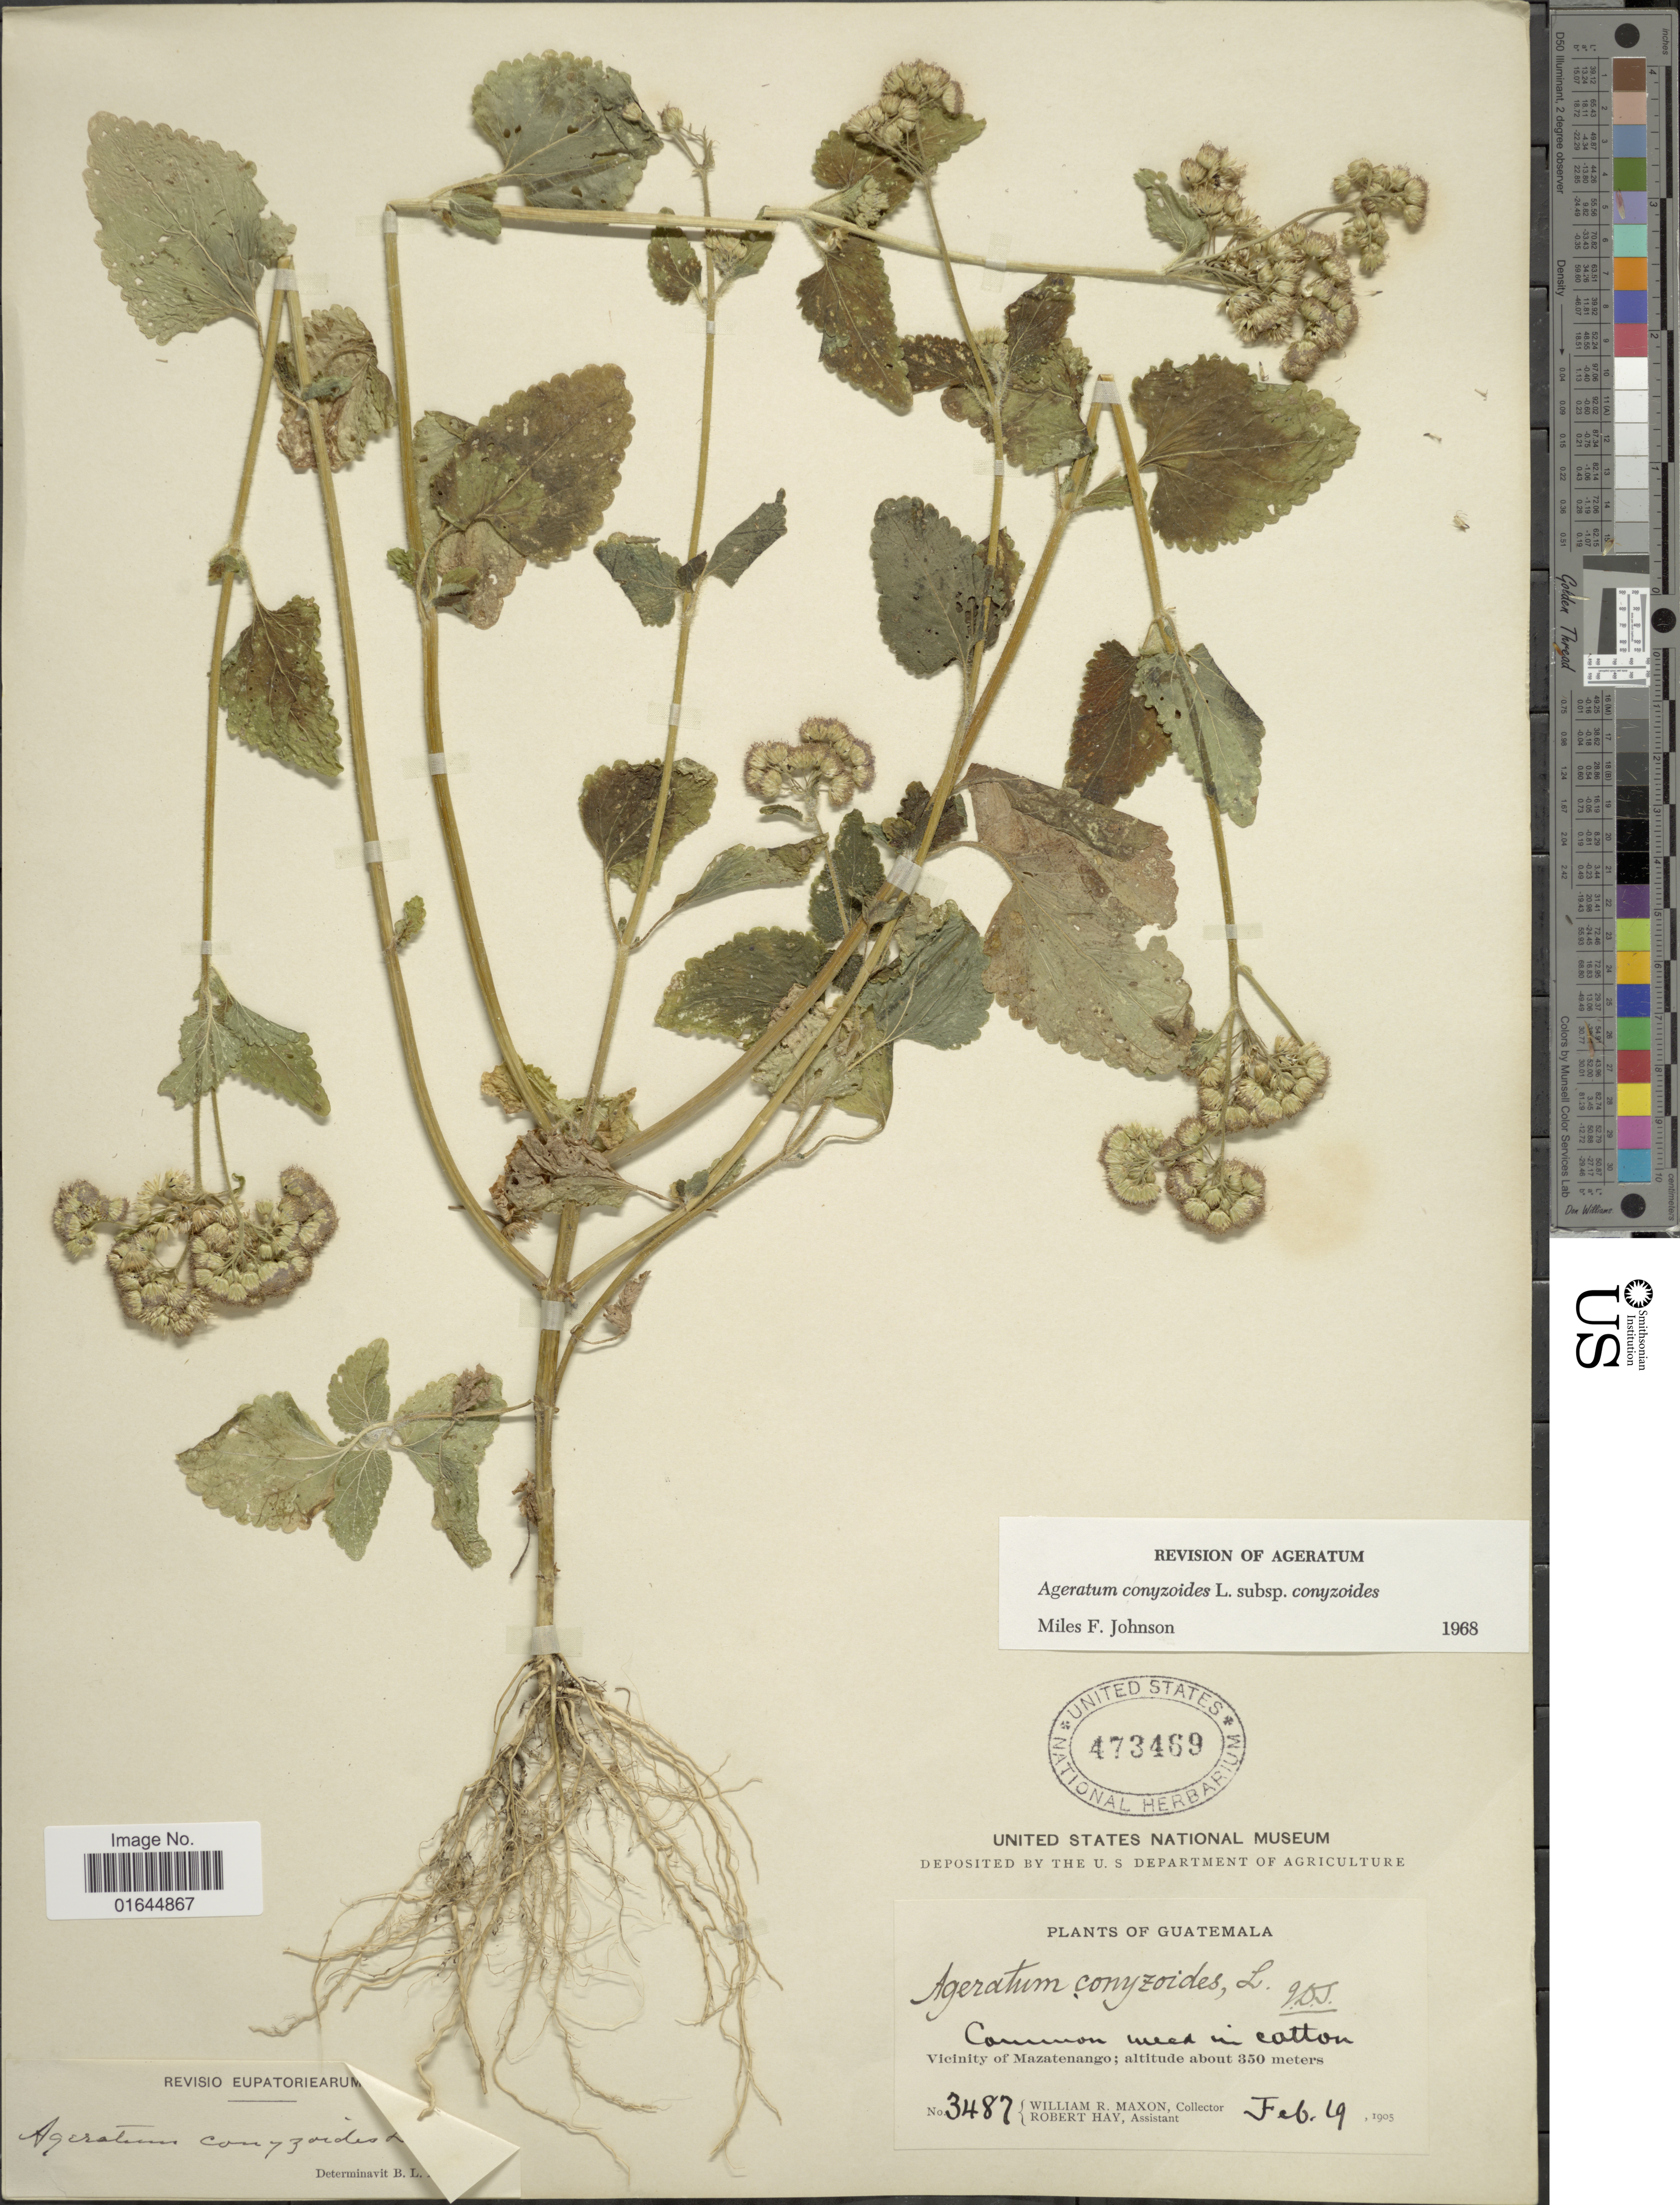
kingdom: Plantae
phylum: Tracheophyta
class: Magnoliopsida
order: Asterales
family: Asteraceae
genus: Ageratum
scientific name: Ageratum houstonianum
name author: Mill.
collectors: W. R. Maxon & R. H. Hay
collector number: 3487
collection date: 1905-02-19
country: Guatemala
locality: Guatemala, Vicinity of Mazatenango.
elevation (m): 350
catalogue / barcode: US 473489